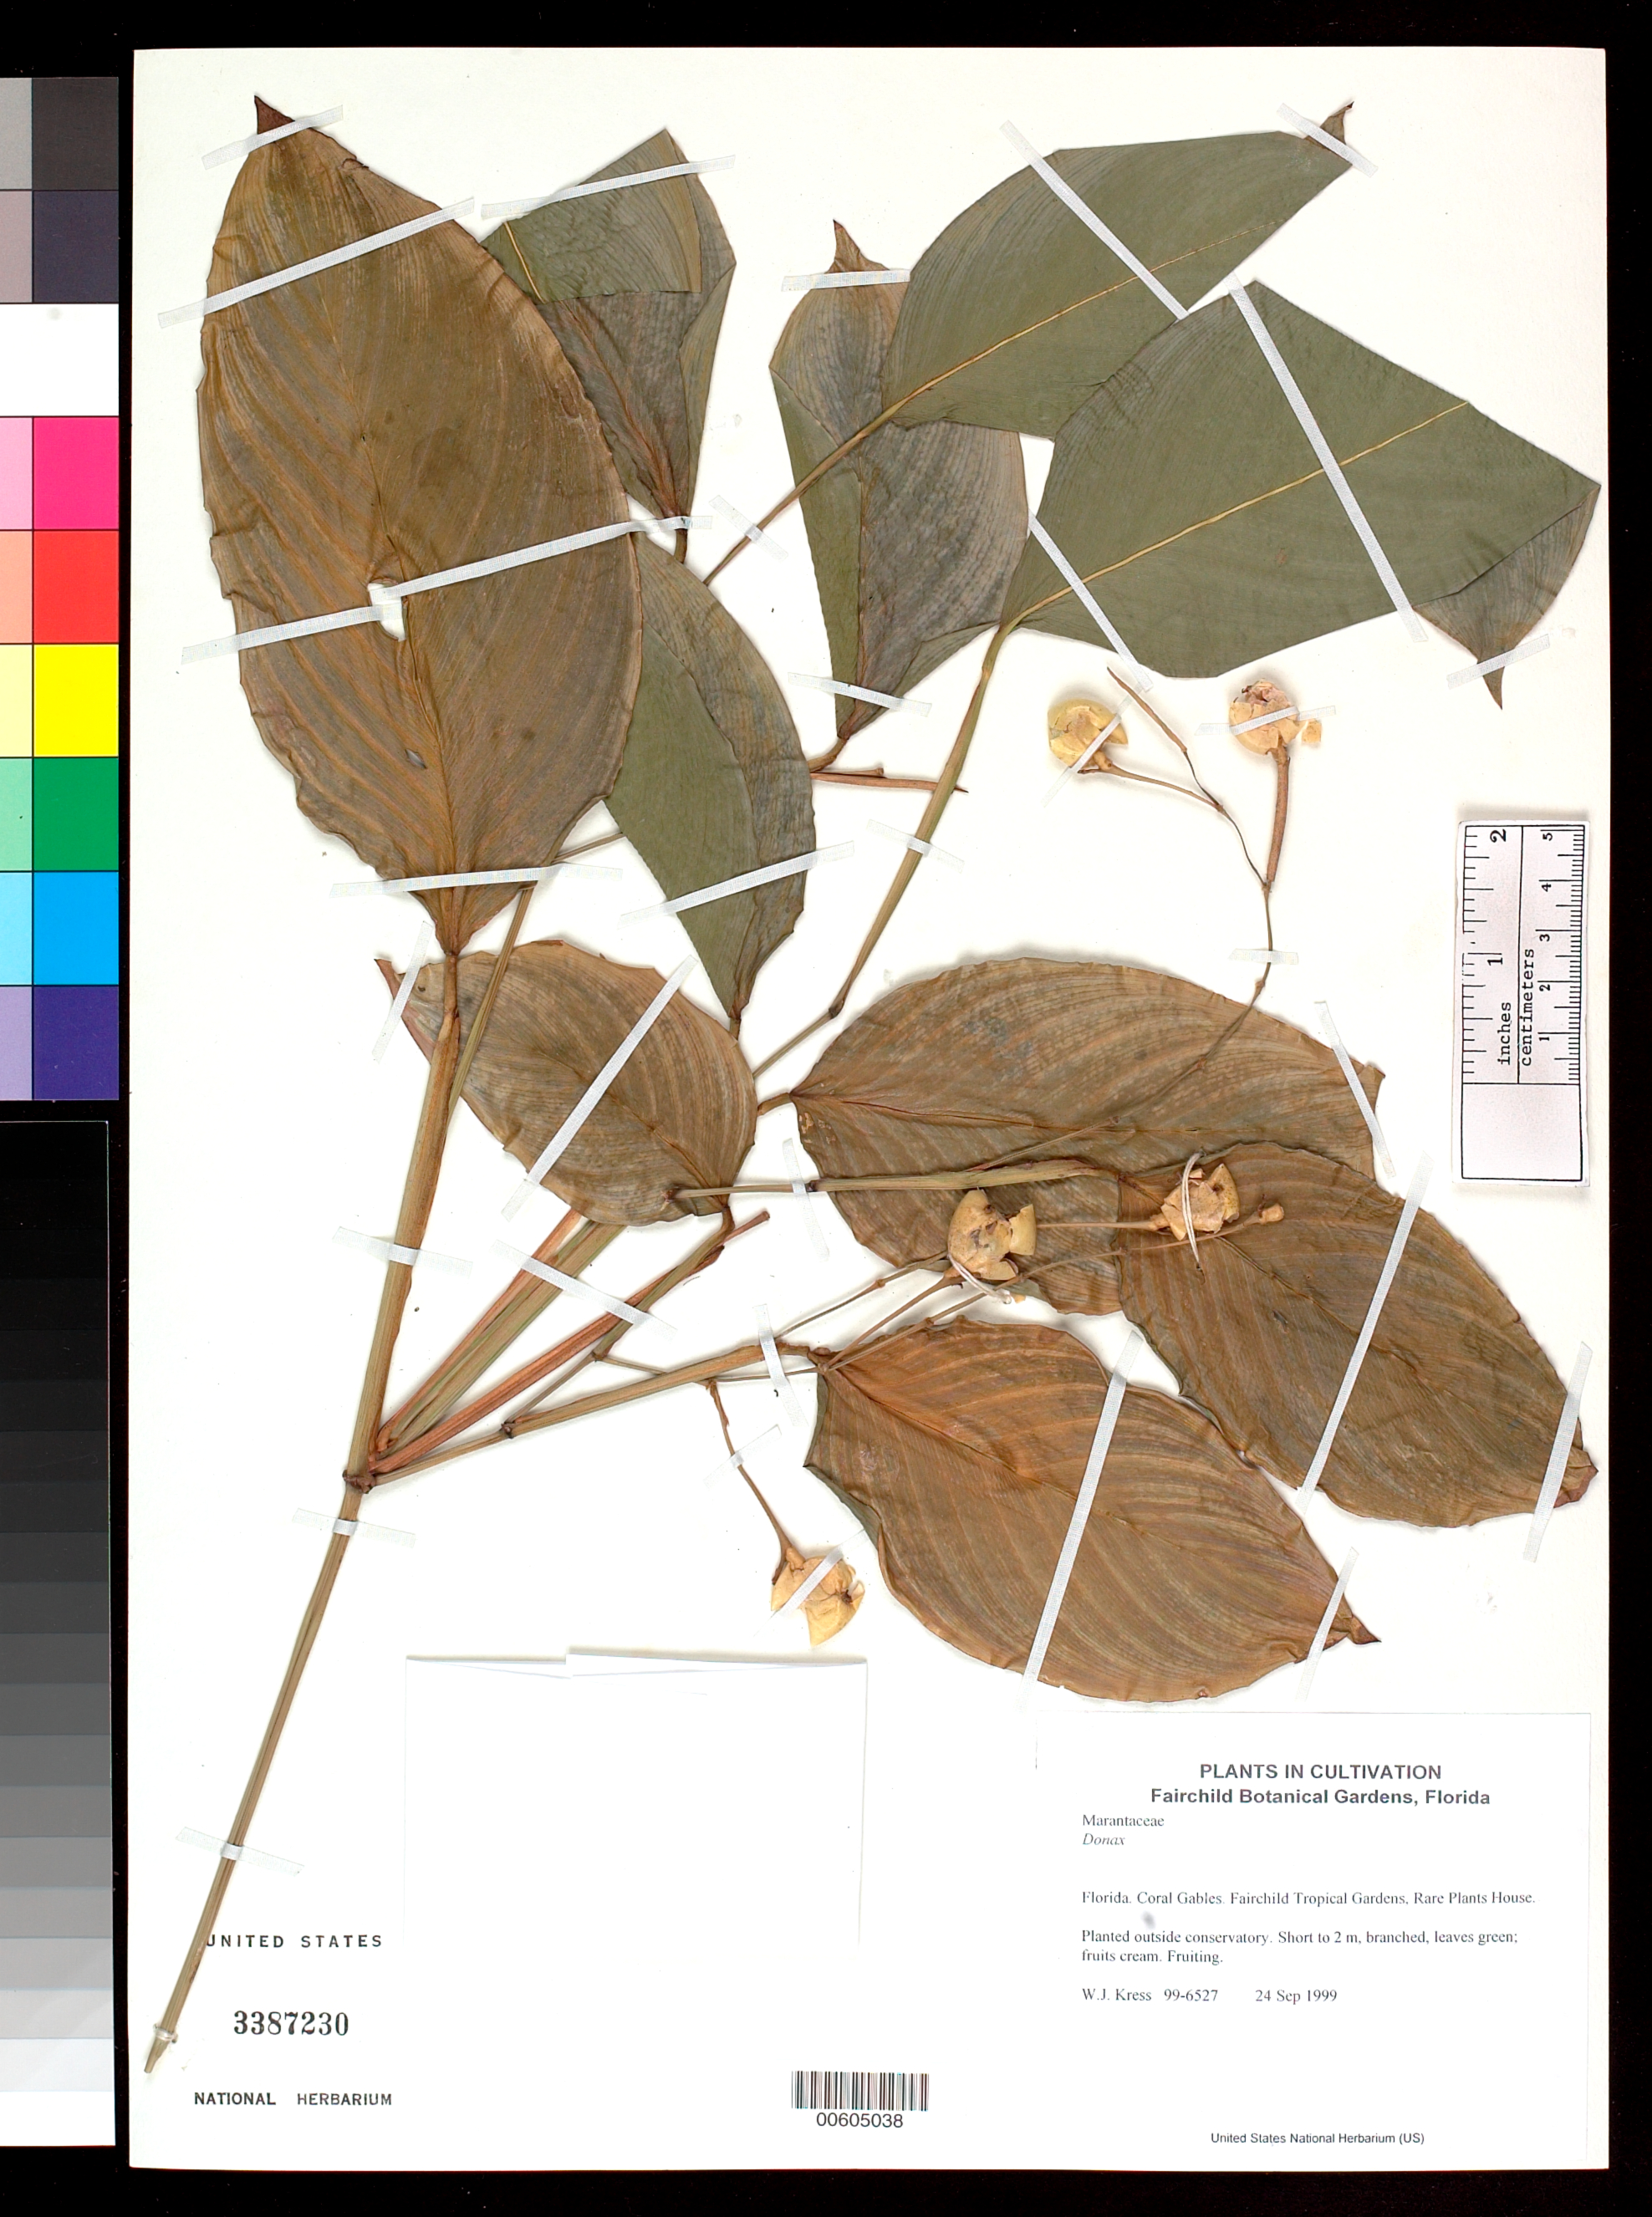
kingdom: Plantae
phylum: Tracheophyta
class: Liliopsida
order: Zingiberales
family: Marantaceae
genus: Donax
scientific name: Donax canniformis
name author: (G. Forst.) K. Schum.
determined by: Kress, W. J., (US), Smithsonian Institution - National Museum of Natural History (UNITED STATES)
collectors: W. J. Kress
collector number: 99-6527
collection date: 1999-09-24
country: United States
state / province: Florida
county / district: Dade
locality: Fairchild Tropical Gardens, Rare Plants House. Coral Gables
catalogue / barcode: US 3387230